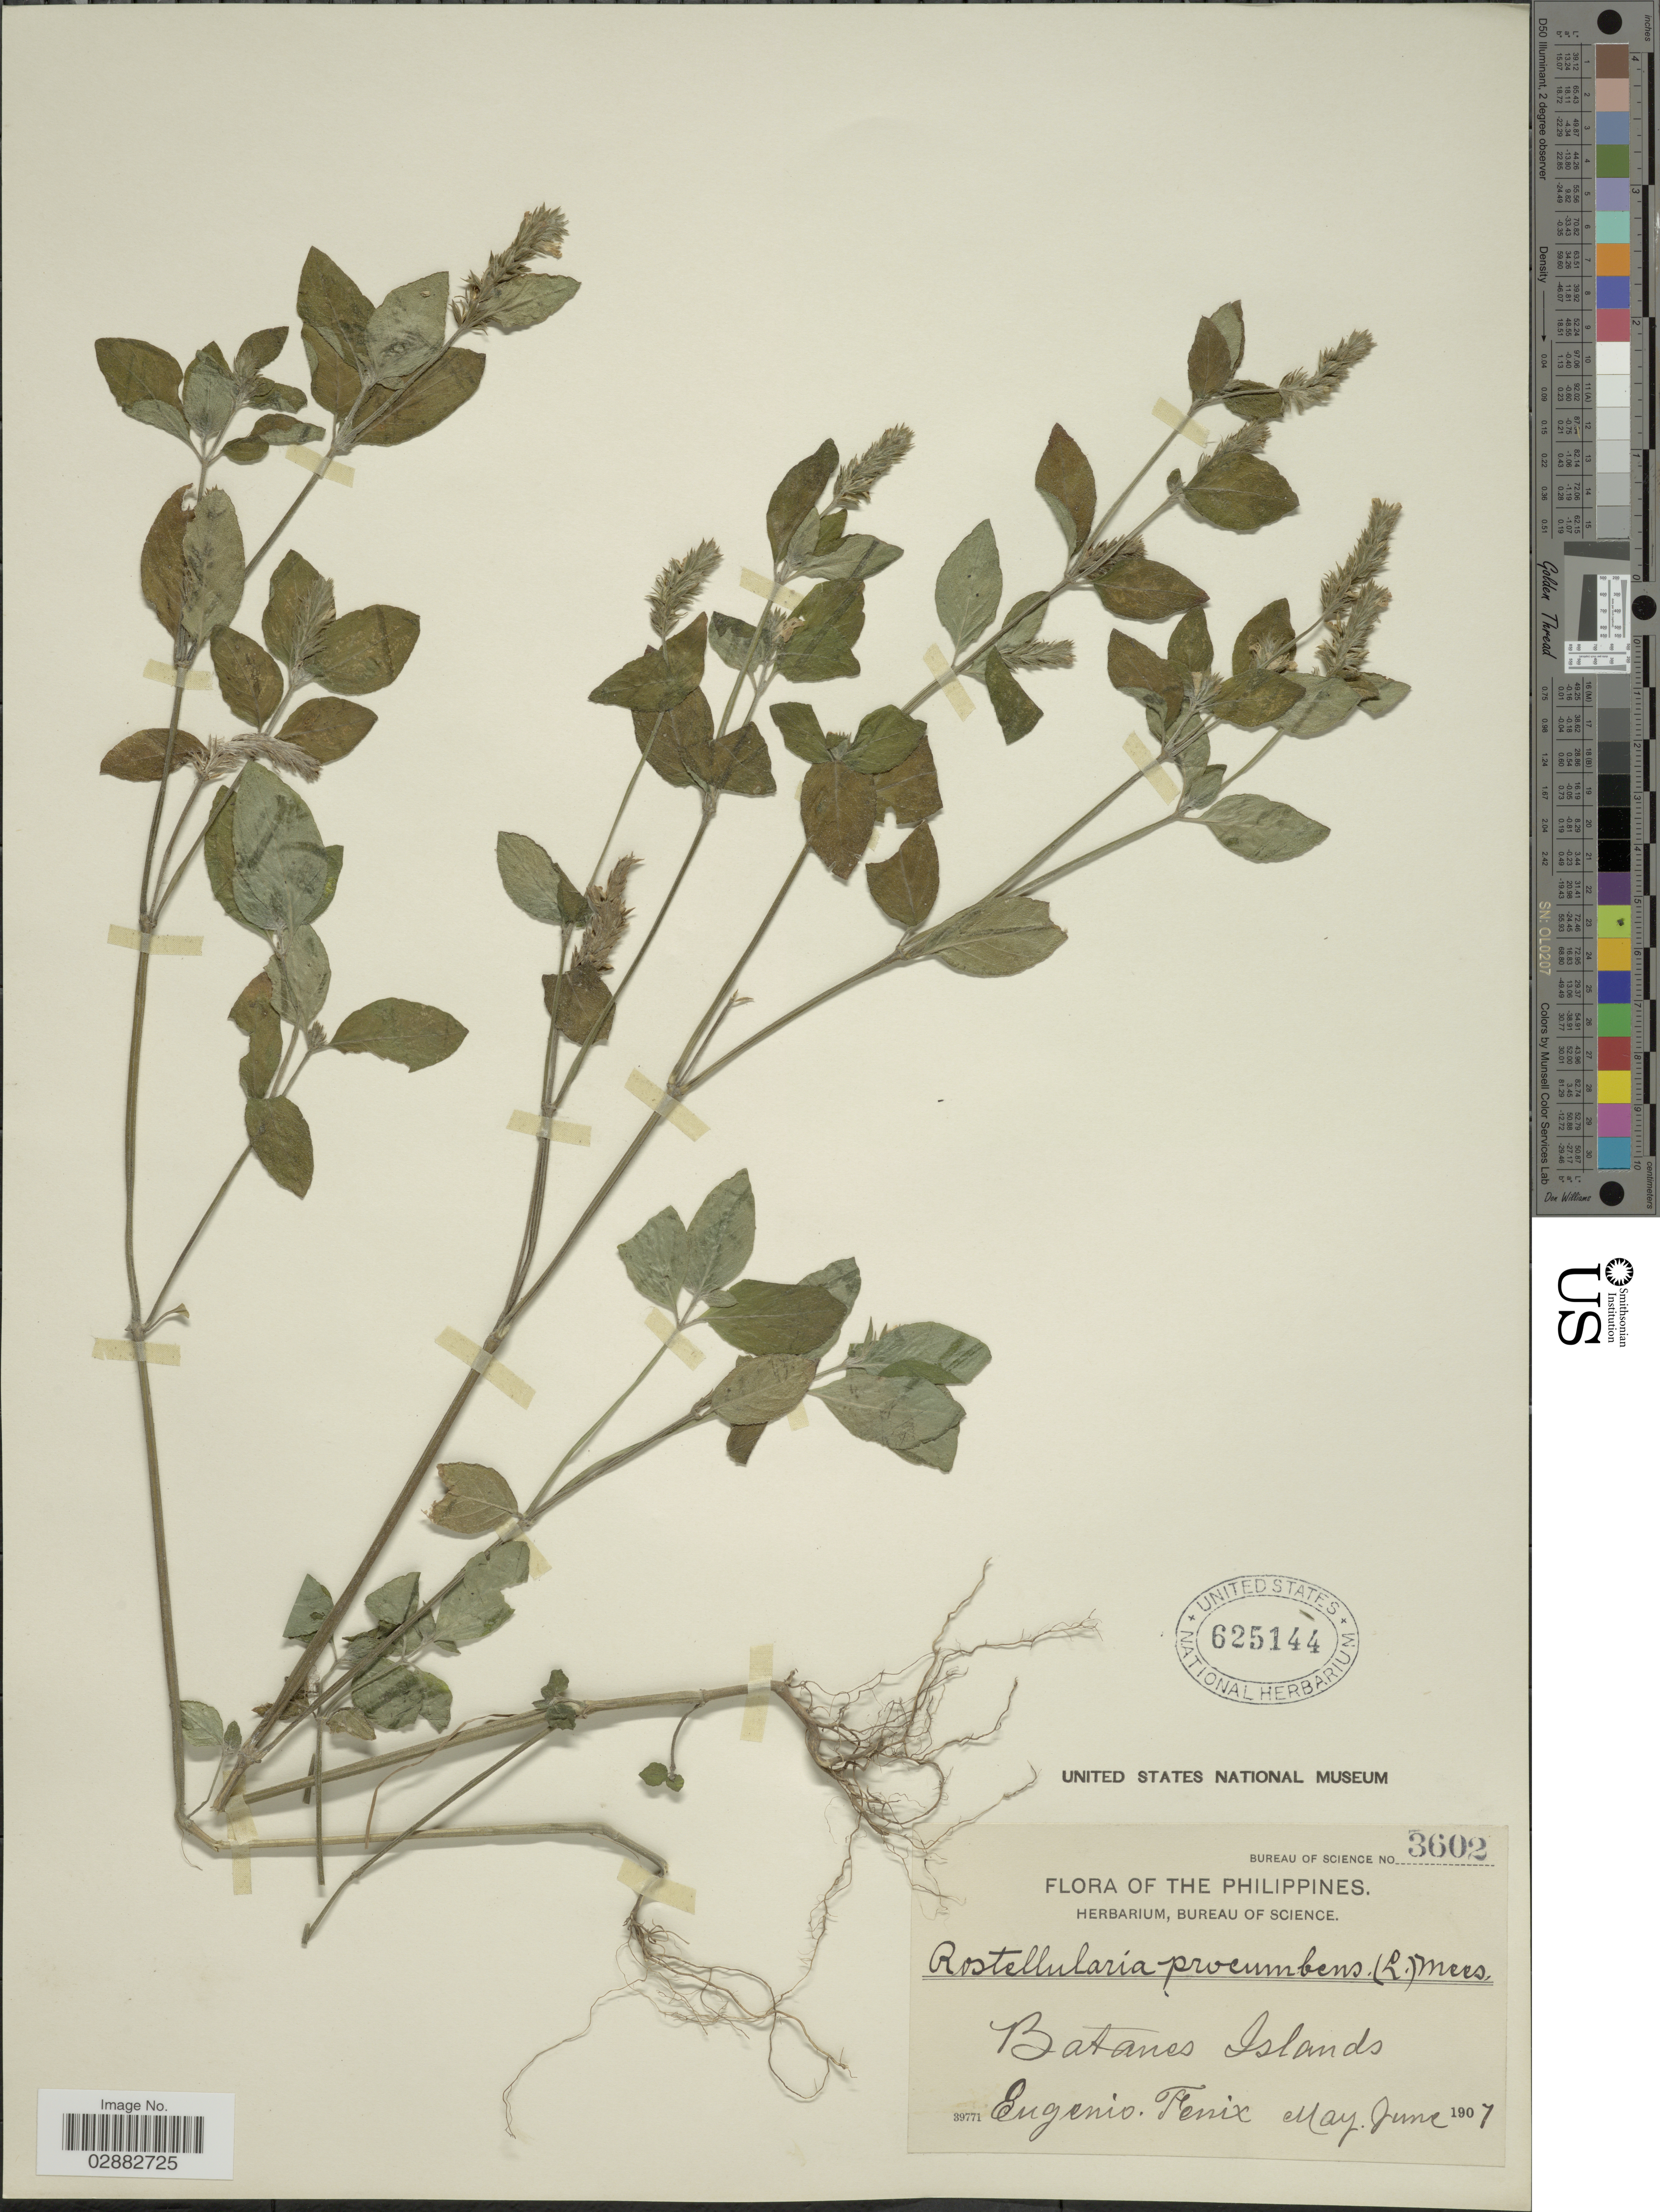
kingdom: Plantae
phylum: Tracheophyta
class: Magnoliopsida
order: Lamiales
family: Acanthaceae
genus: Justicia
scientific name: Justicia procumbens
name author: L.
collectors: E. Fénix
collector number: Bureau of Science 3602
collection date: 1907-05/1907-06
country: Philippines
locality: Batanes Islands.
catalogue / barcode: US 625144